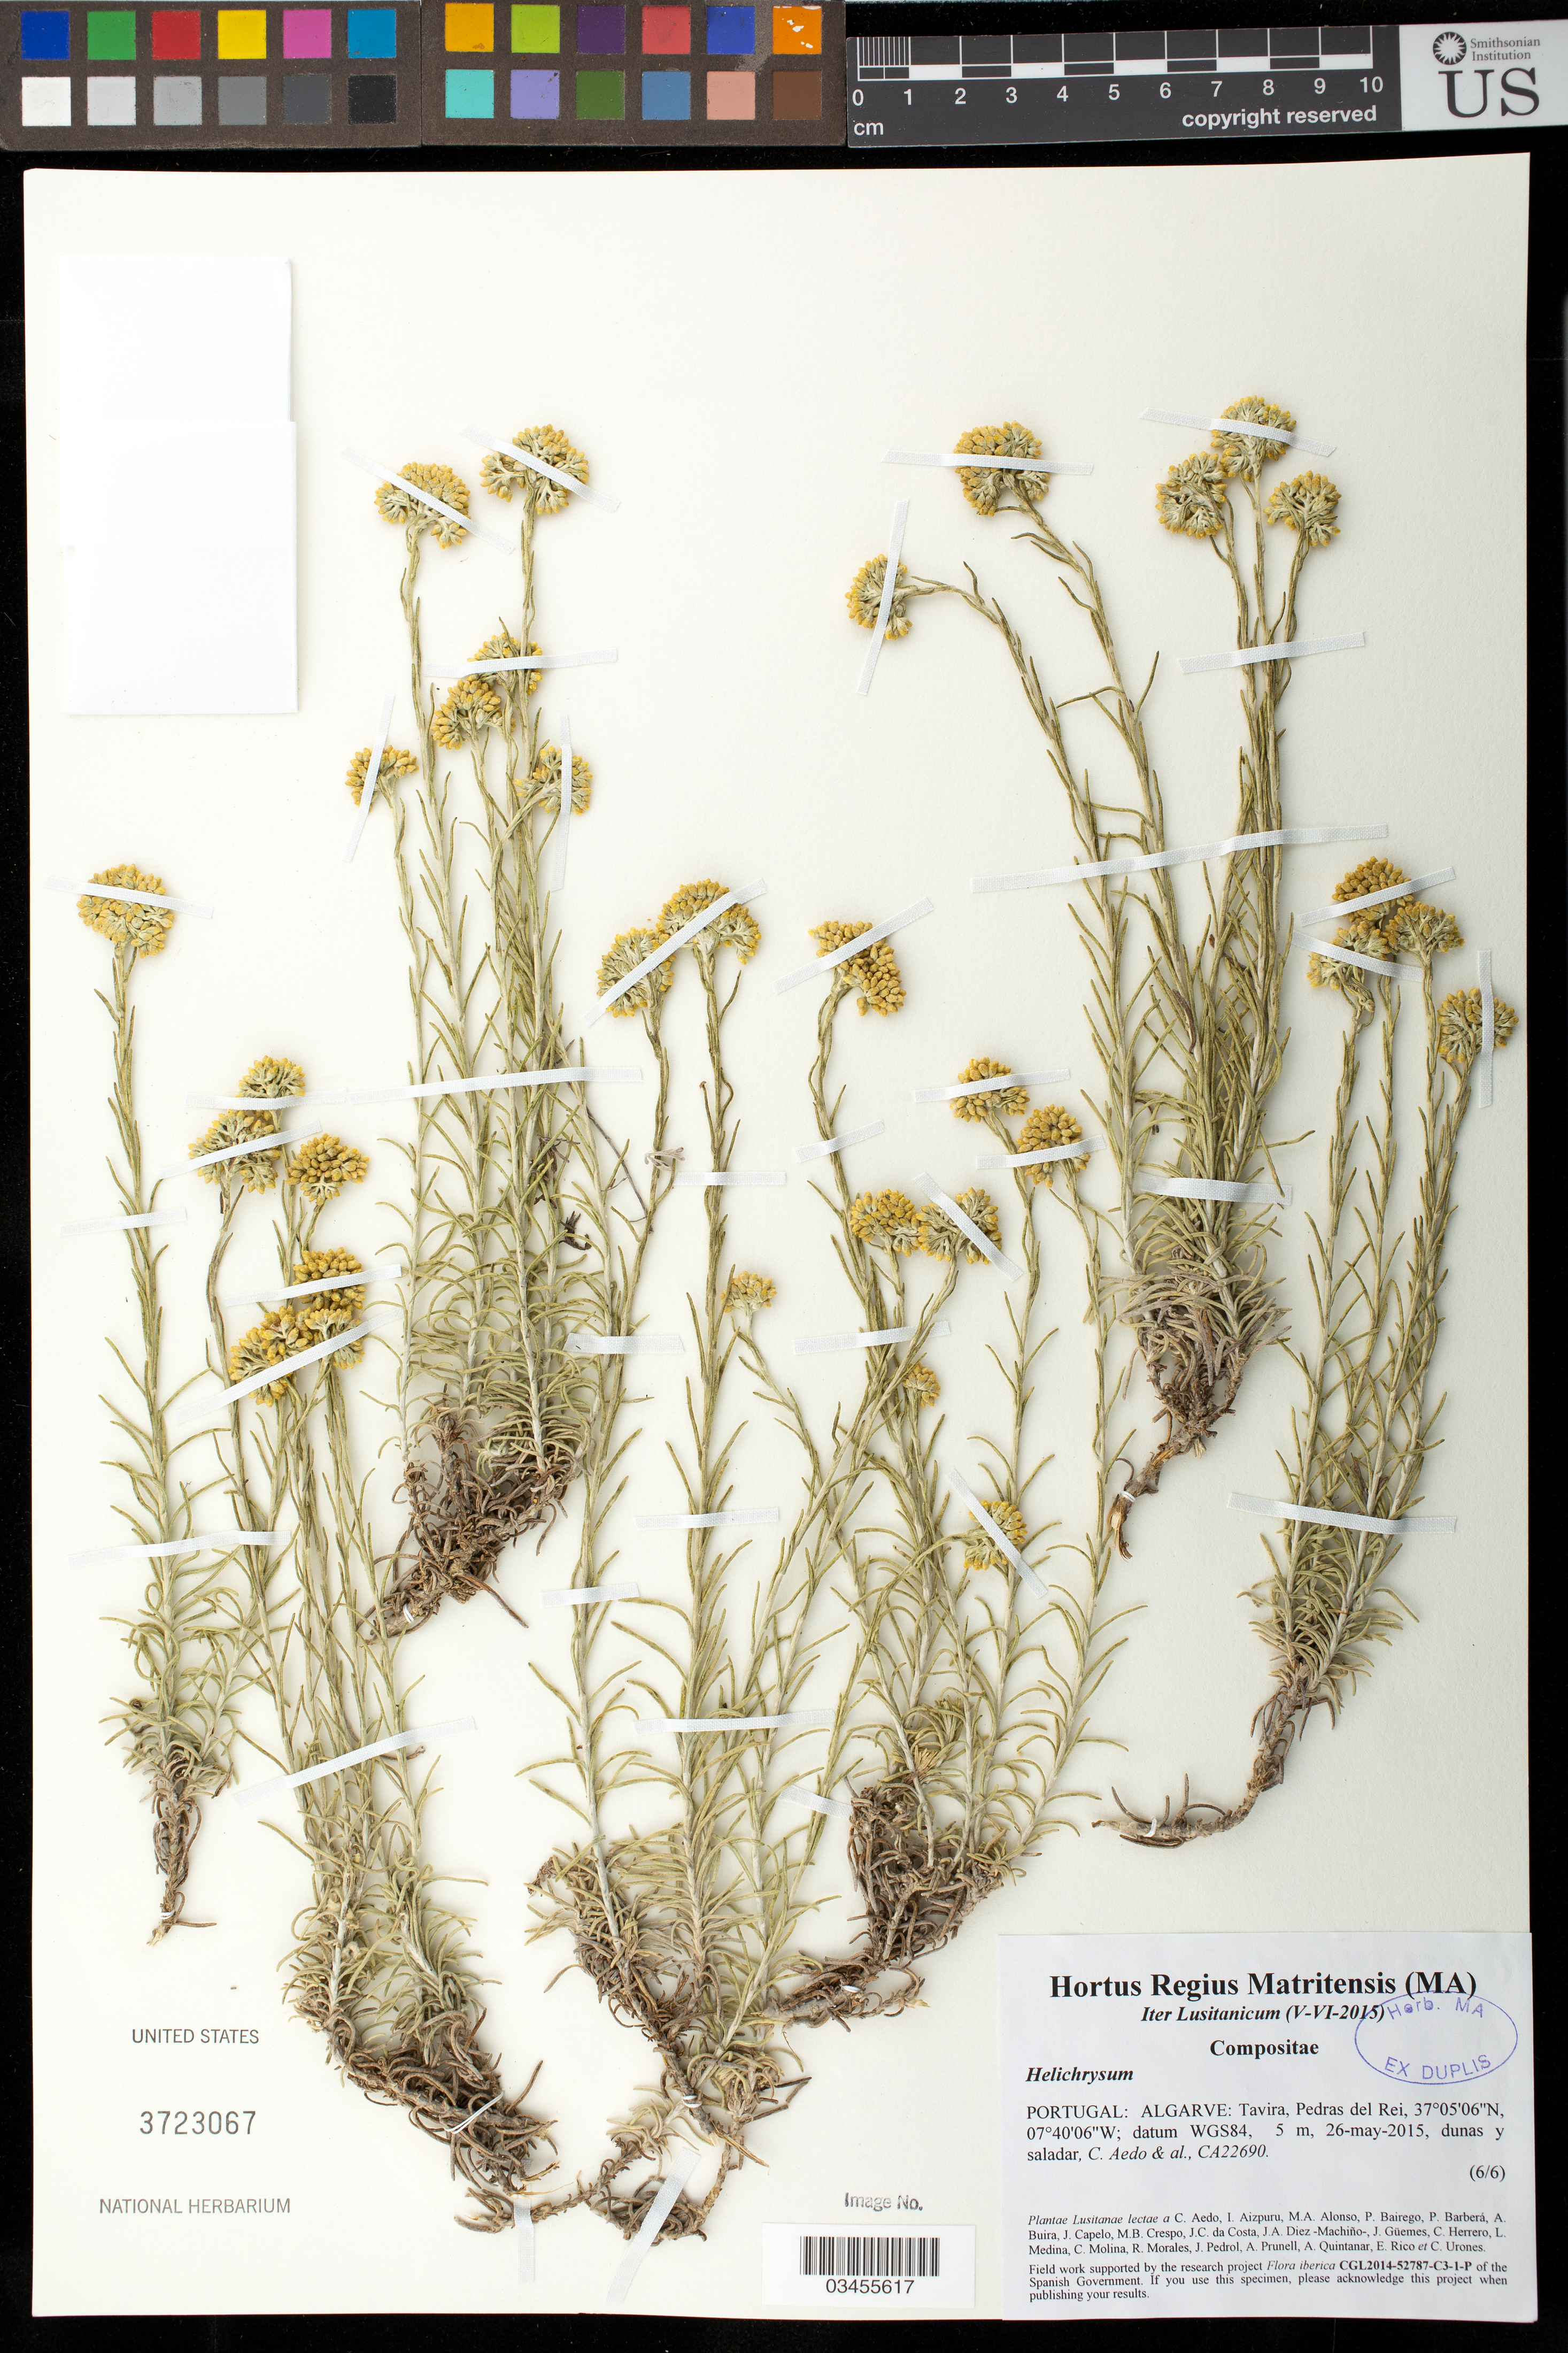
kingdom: Plantae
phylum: Tracheophyta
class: Magnoliopsida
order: Asterales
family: Asteraceae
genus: Helichrysum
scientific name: Helichrysum sp.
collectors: C. Aedo & et al.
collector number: CA22690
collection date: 2015-05-26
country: Portugal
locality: Algarve: Tavira, Pedras del Rei.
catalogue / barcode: US 3723067